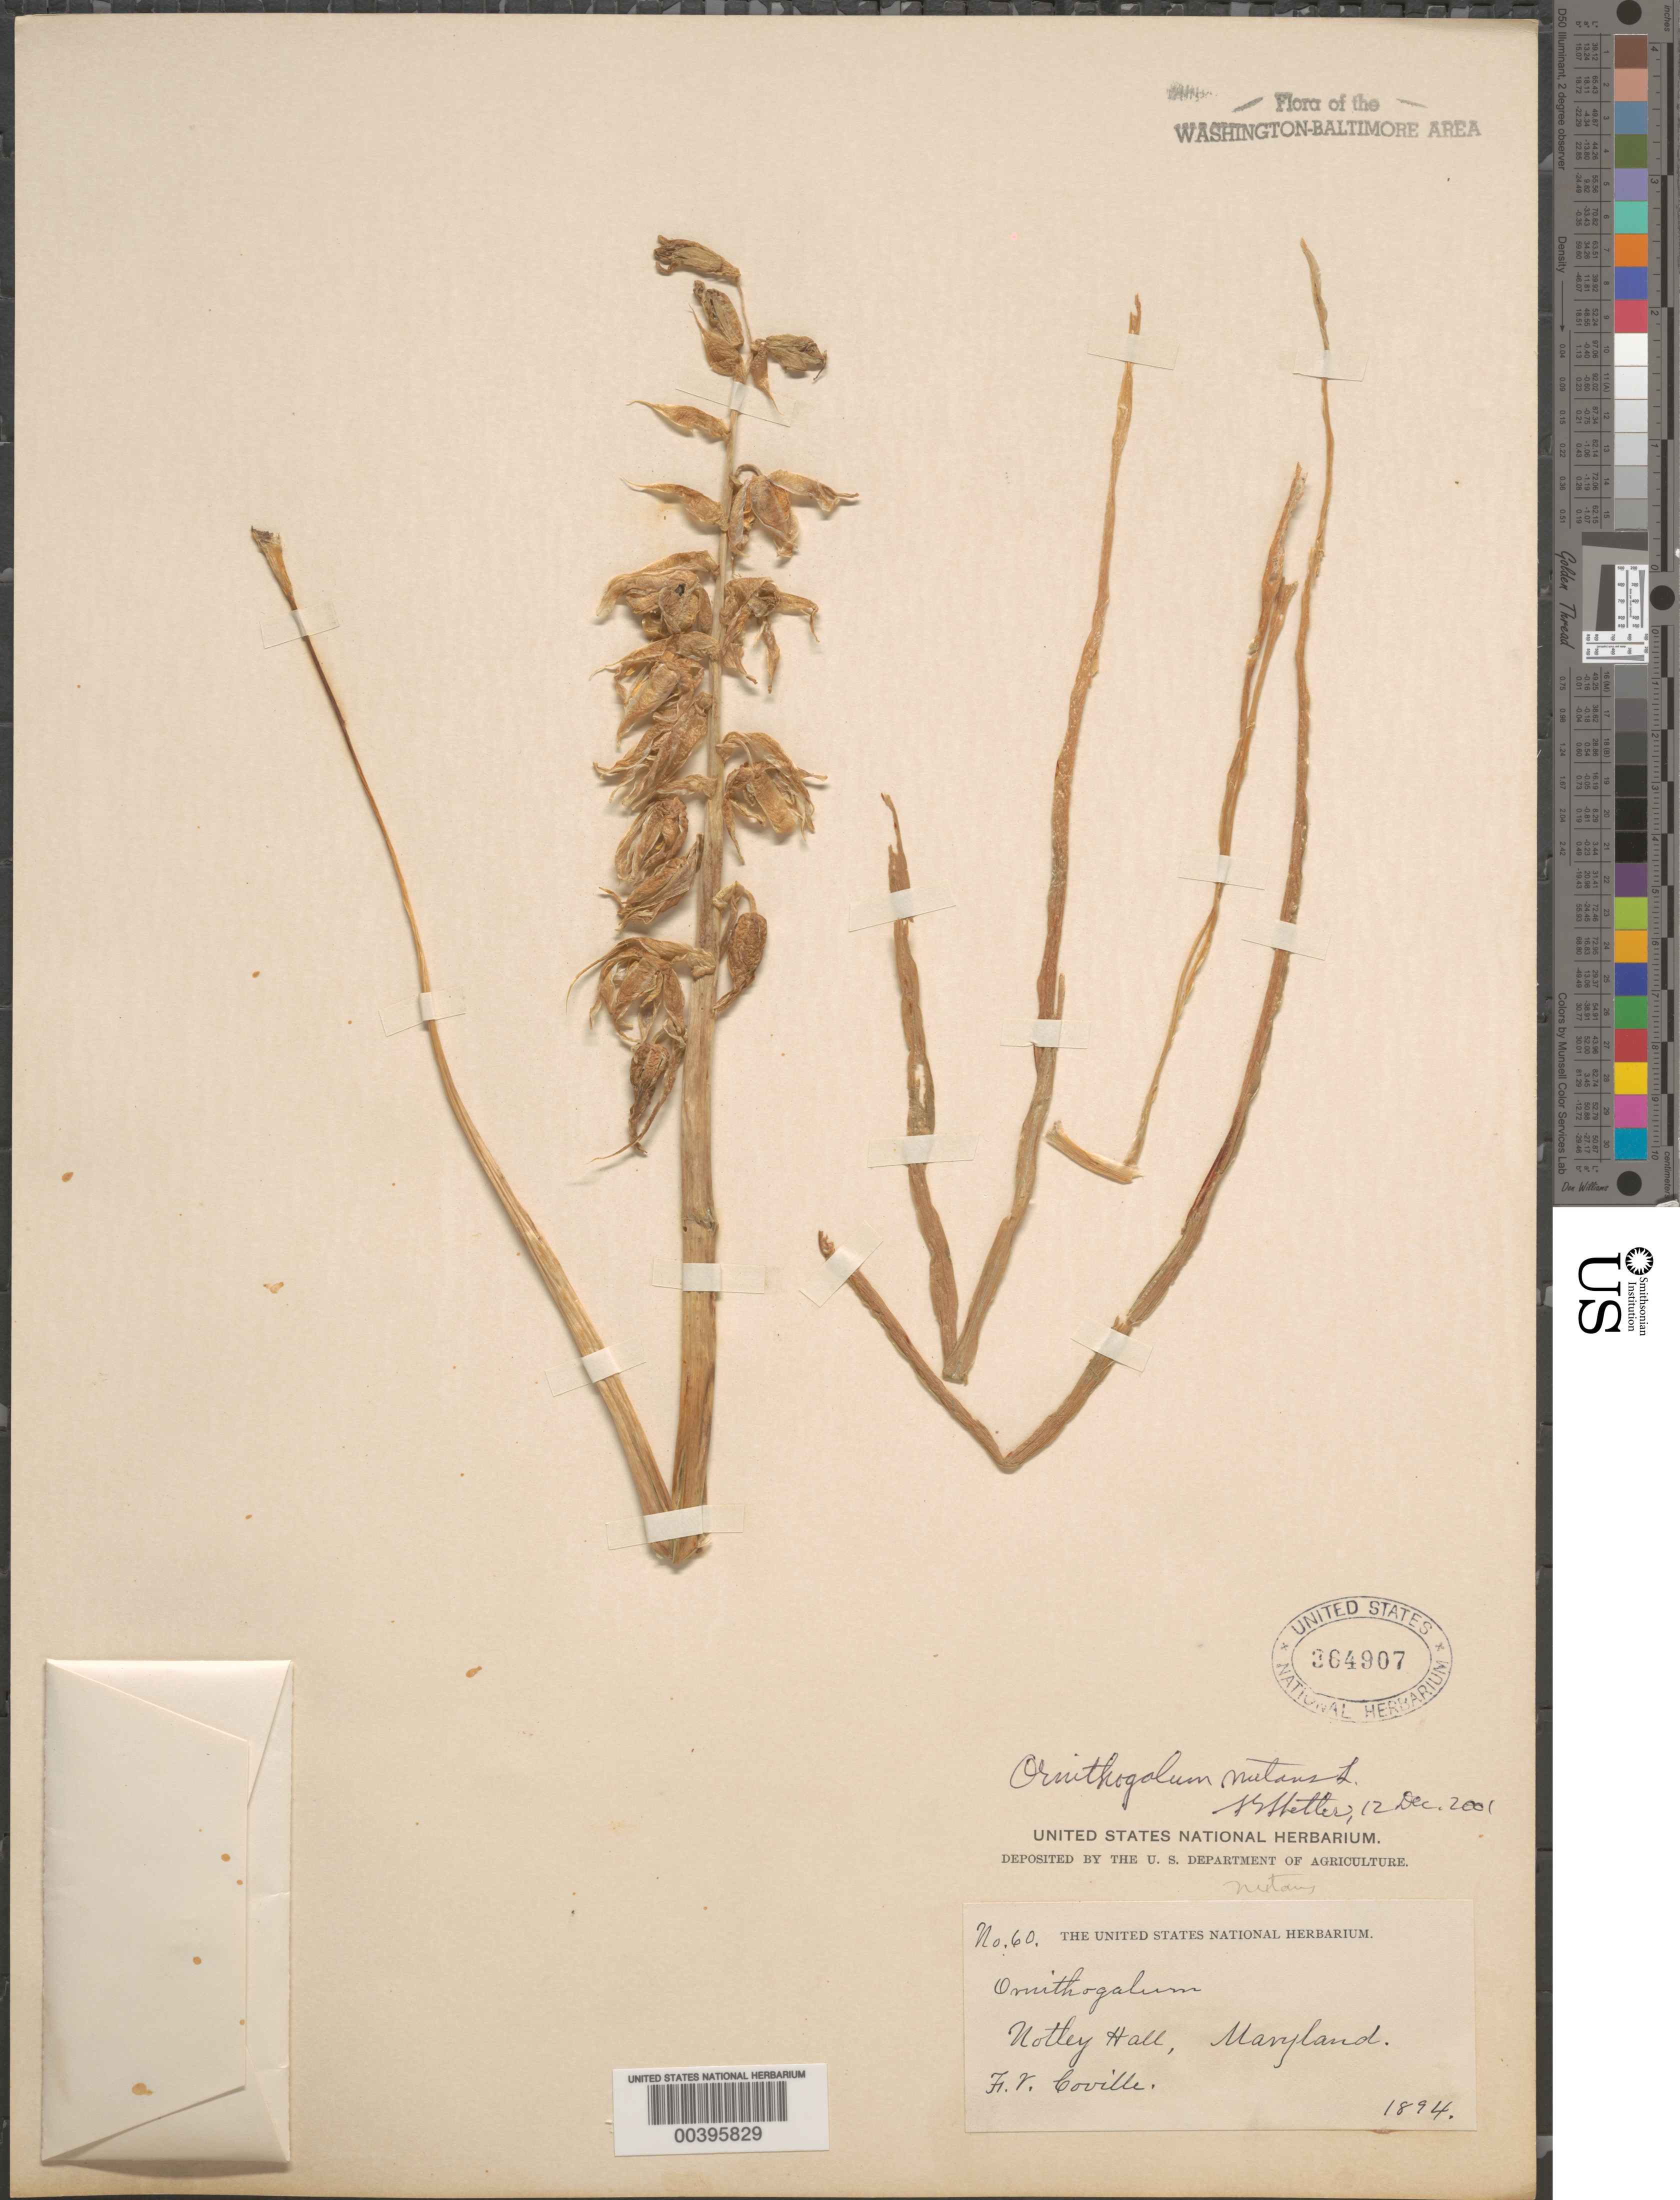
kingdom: Plantae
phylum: Tracheophyta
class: Liliopsida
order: Asparagales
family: Asparagaceae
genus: Ornithogalum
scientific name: Ornithogalum nutans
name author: L.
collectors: F. V. Coville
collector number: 60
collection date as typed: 1894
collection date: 1894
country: United States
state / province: Maryland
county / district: Prince George's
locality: Notley Hall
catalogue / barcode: US 364907